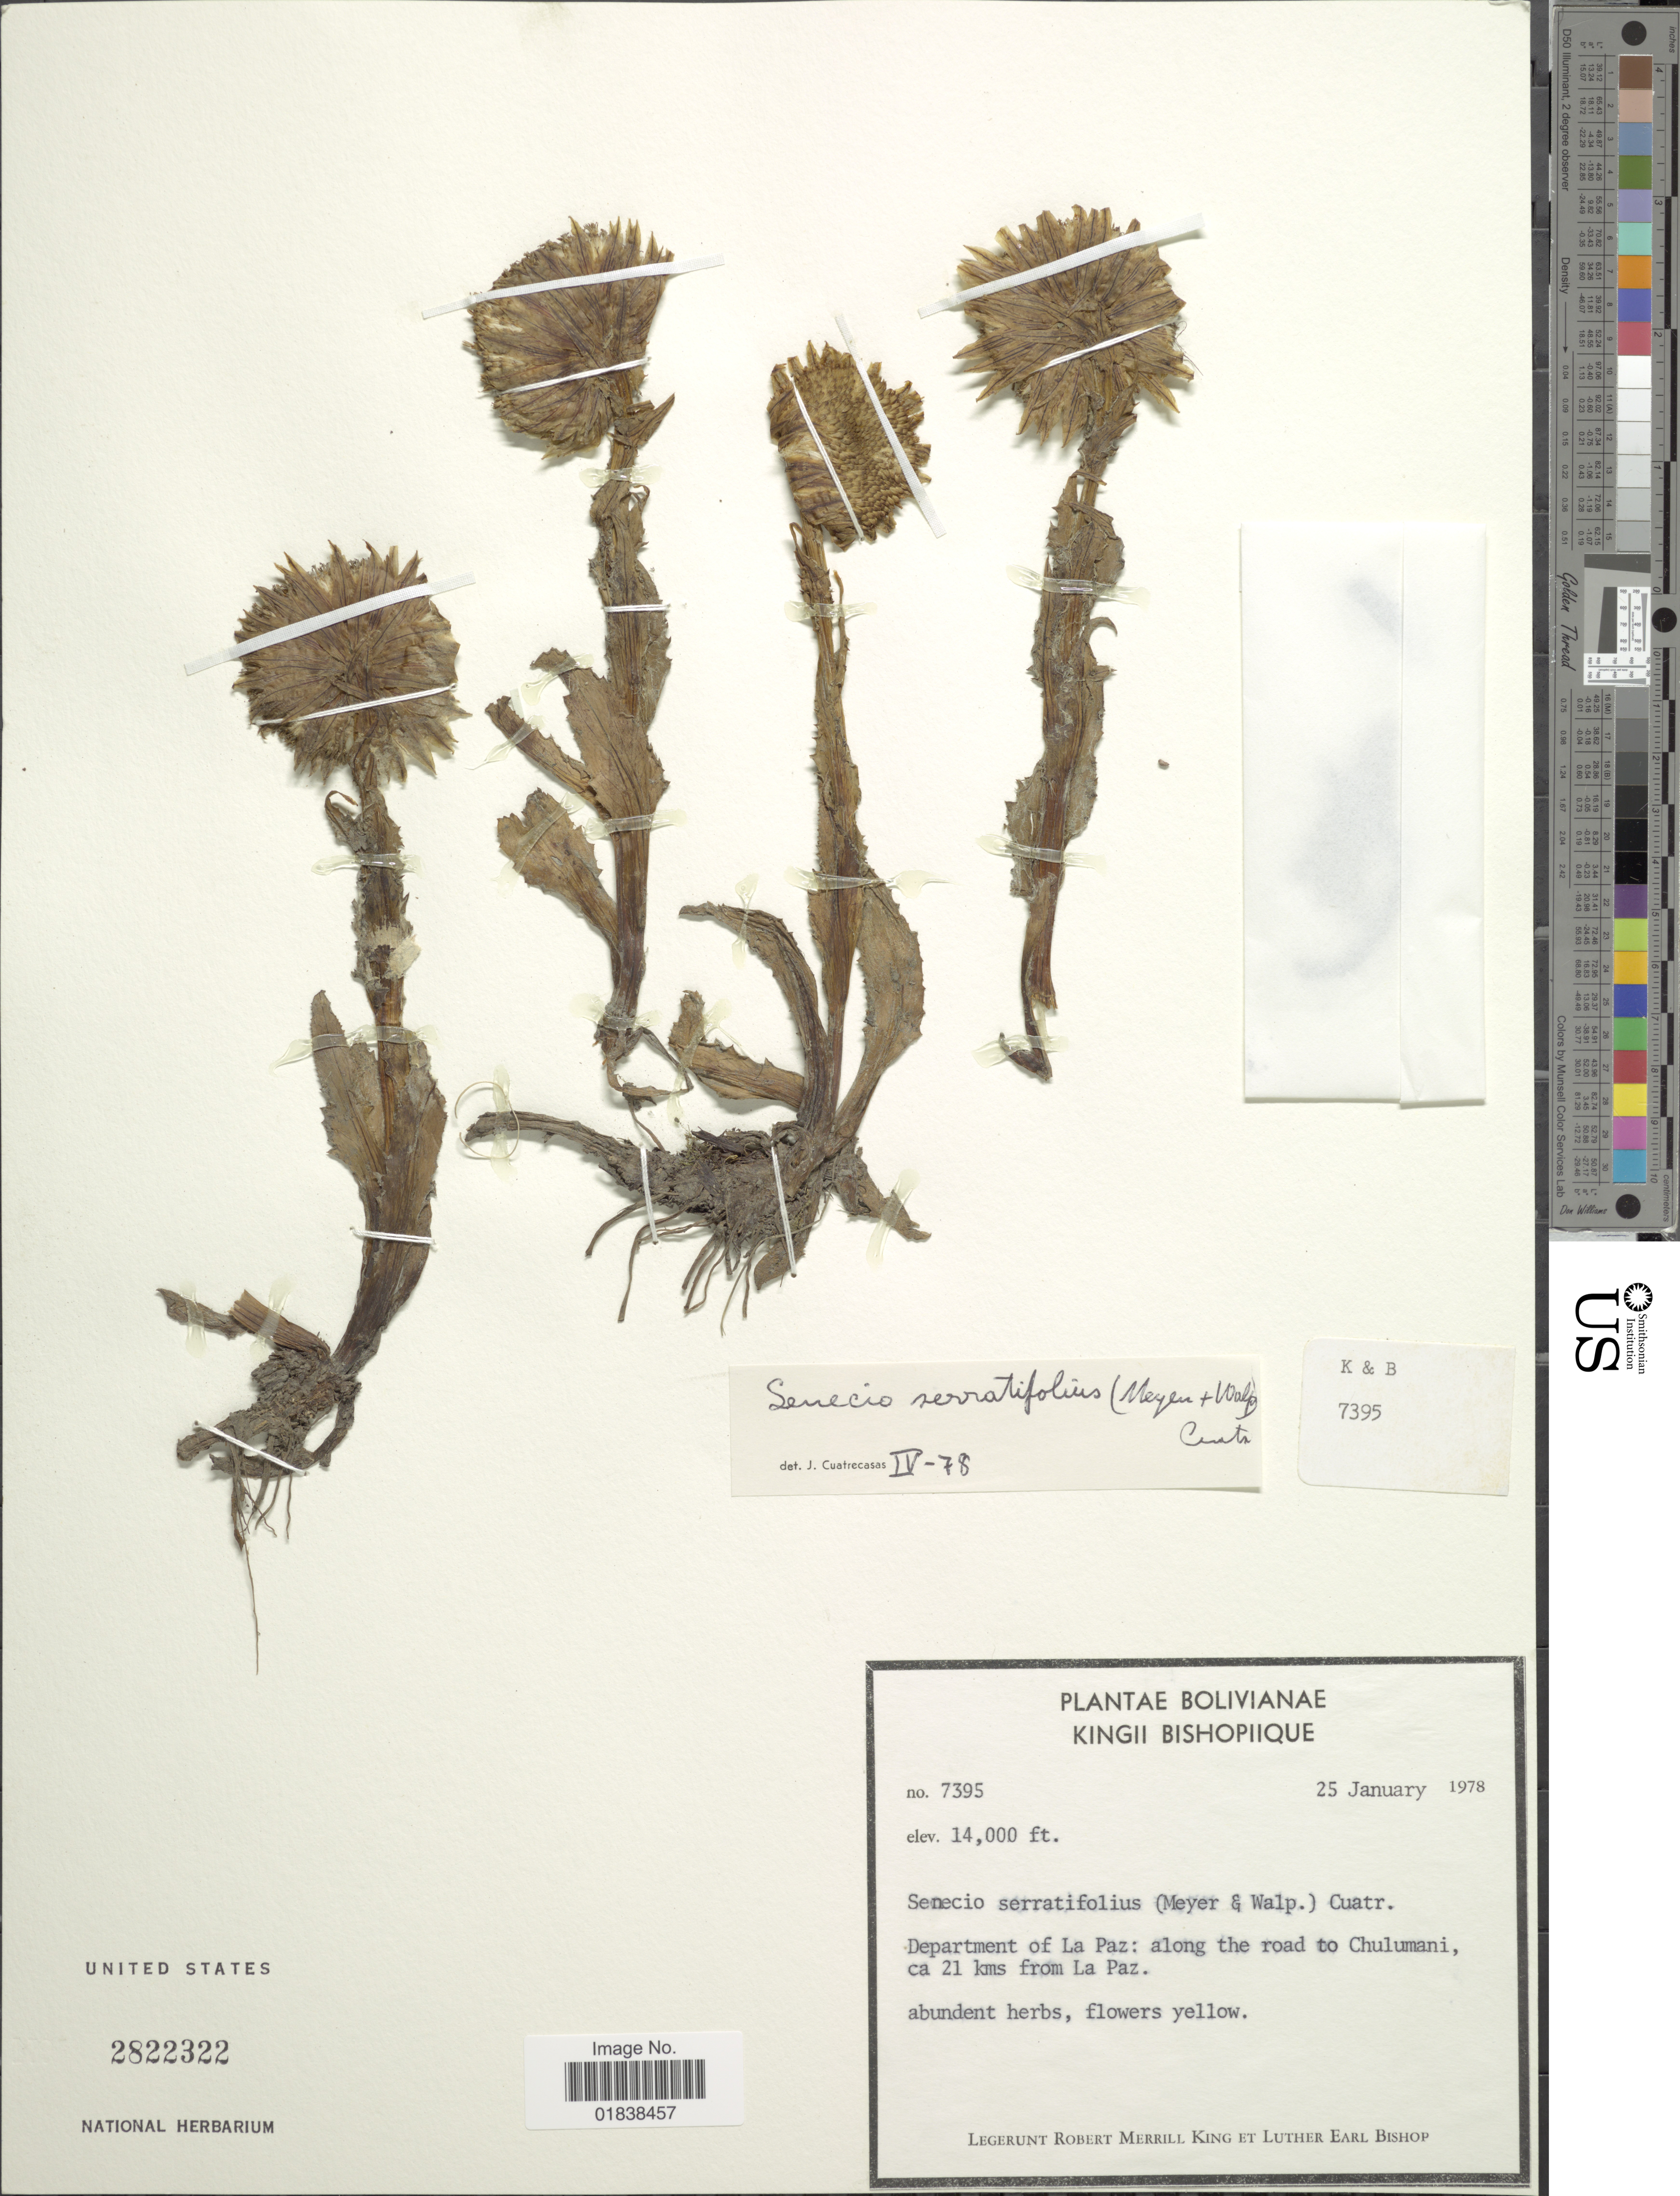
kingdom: Plantae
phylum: Tracheophyta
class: Magnoliopsida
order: Asterales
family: Asteraceae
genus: Senecio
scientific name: Senecio serratifolius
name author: (Meyen & Walp.) Cuatrec.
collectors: R. M. King & L. E. Bishop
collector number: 7395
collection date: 1978-01-25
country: Bolivia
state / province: La Paz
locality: Along the road to Chulumani, ca 21 kms from La Paz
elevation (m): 4267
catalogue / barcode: US 2822322